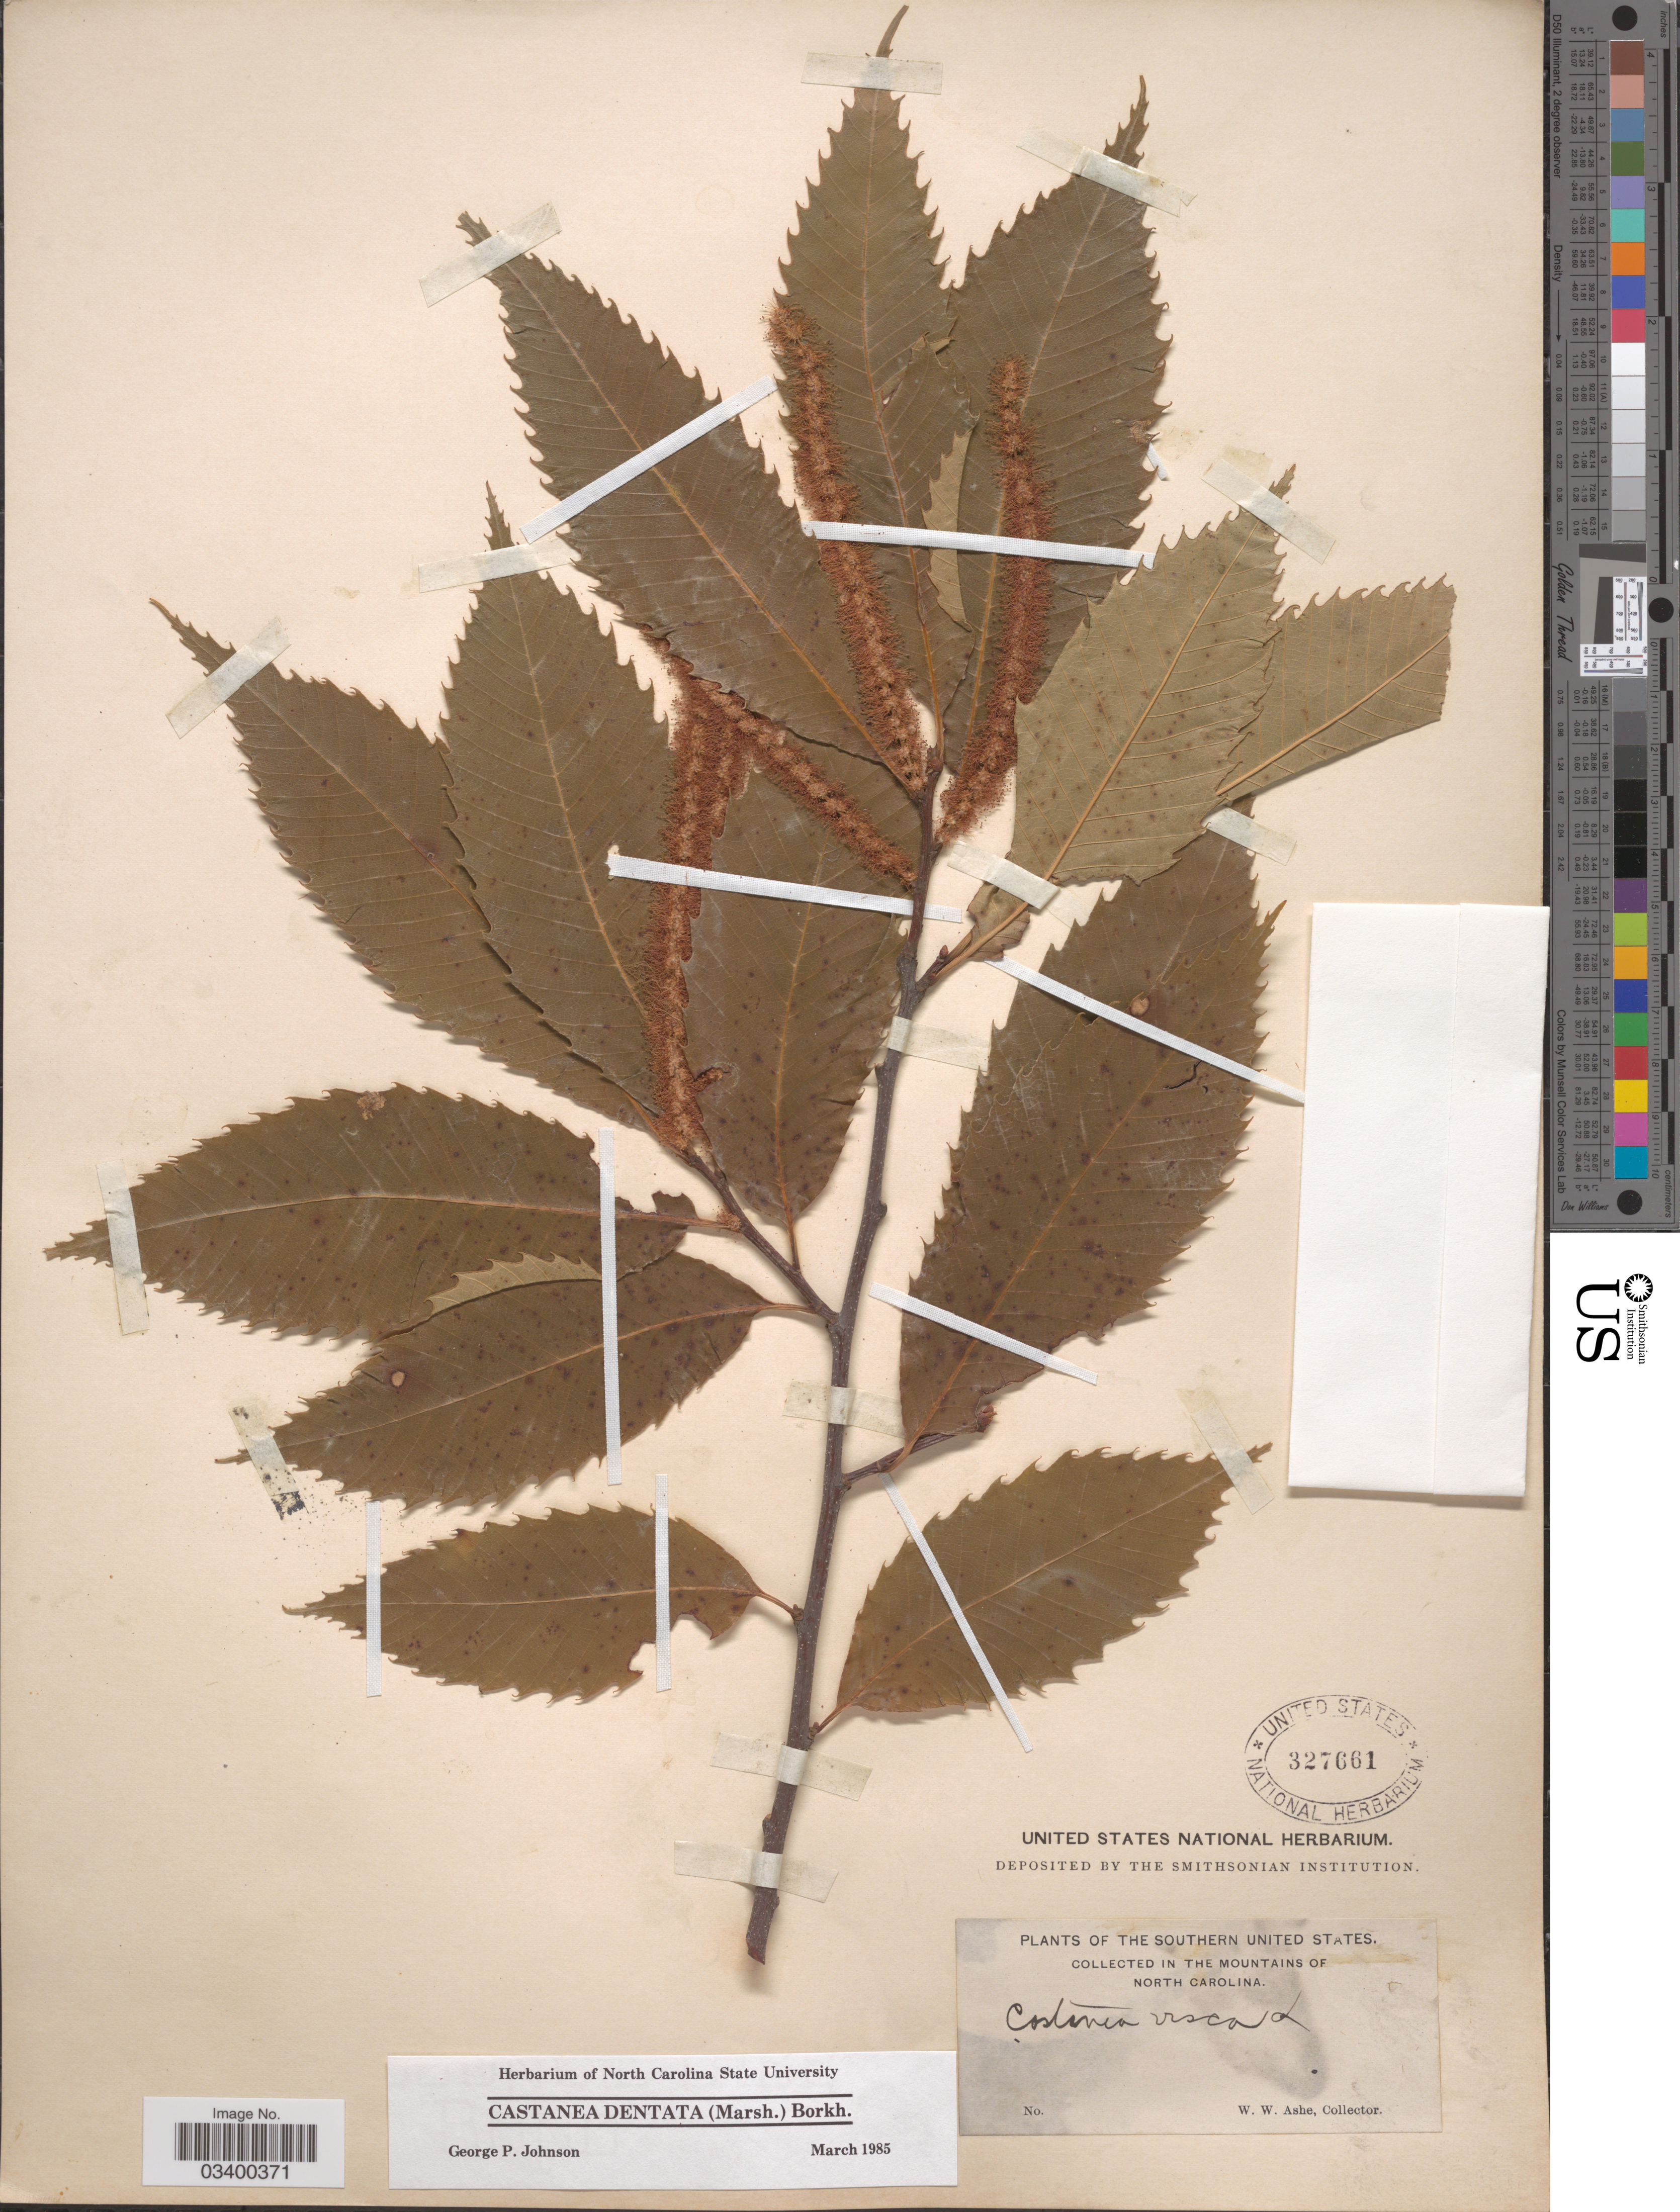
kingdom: Plantae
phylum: Tracheophyta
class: Magnoliopsida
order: Fagales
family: Fagaceae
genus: Castanea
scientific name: Castanea dentata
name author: (Marshall) Borkh.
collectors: W. W. Ashe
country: United States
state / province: North Carolina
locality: The Southern United States. Mountains of North Carolina.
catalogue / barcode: US 327661